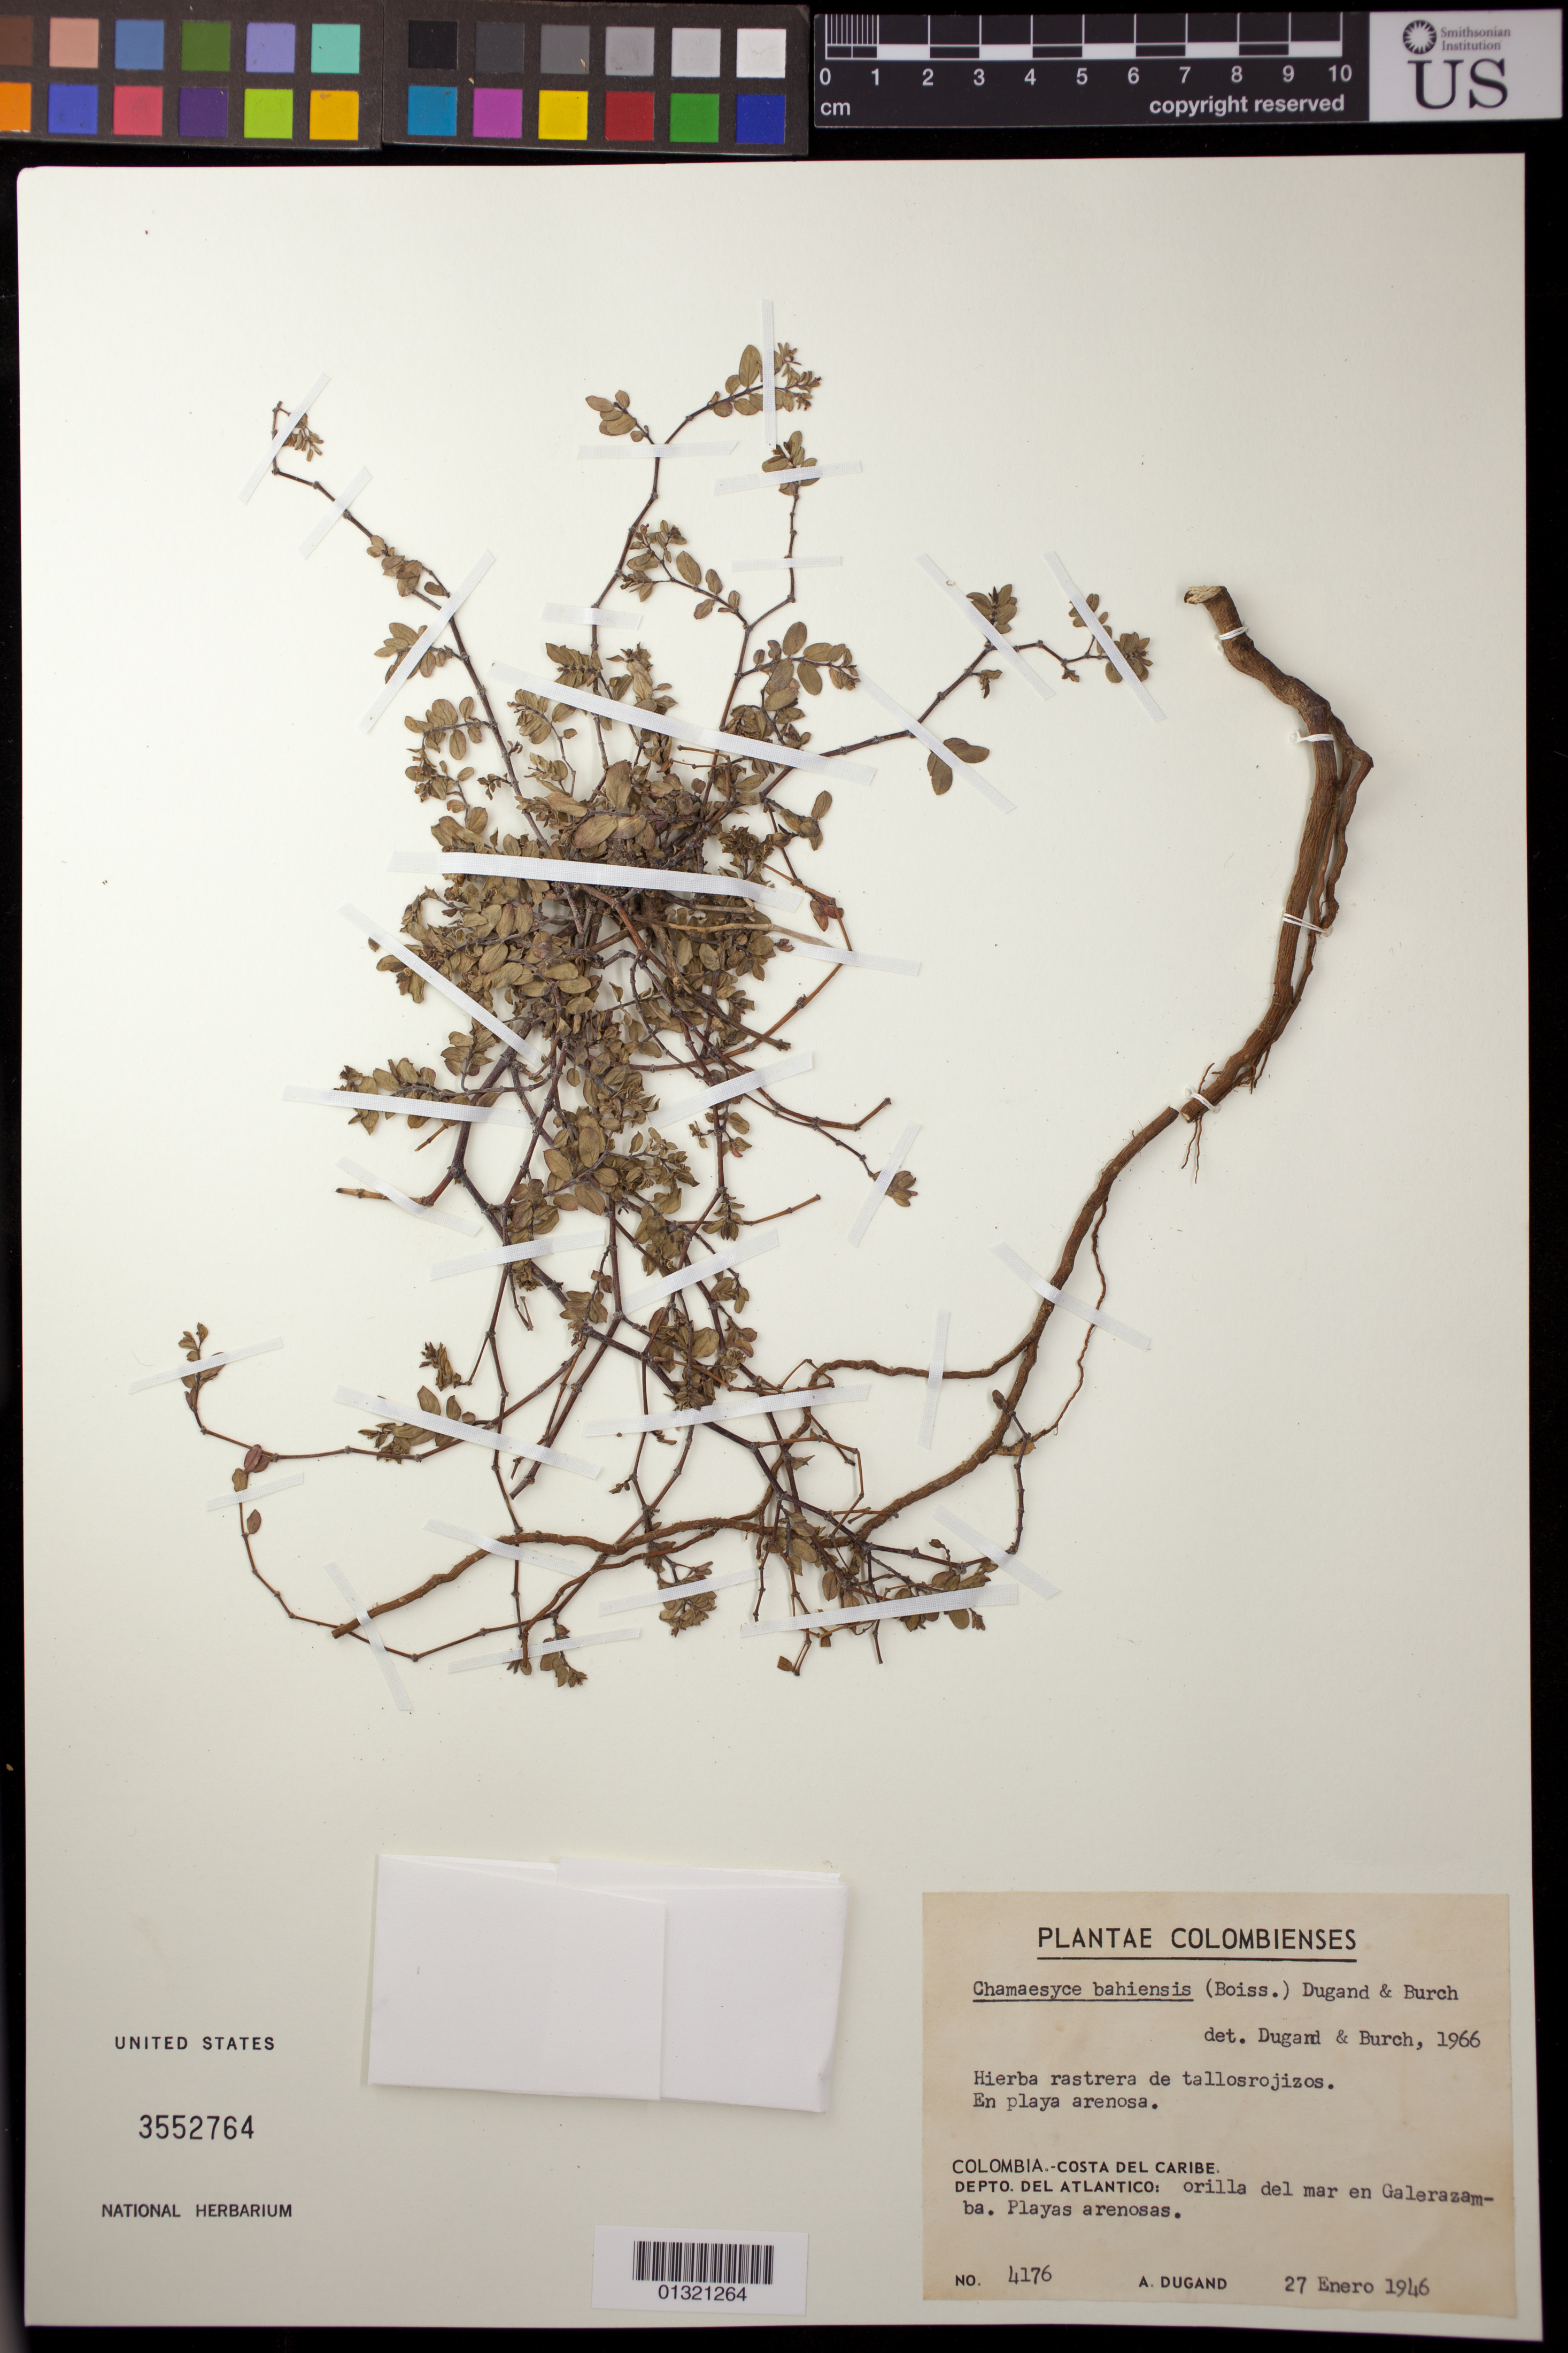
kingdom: Plantae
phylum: Tracheophyta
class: Magnoliopsida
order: Malpighiales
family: Euphorbiaceae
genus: Euphorbia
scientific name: Euphorbia bahiensis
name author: (Klotzsch & Garcke) Boiss.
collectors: A. Dugand G. & W. Burchell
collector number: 4176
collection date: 1946-01-27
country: Colombia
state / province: Atlántico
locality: Costa del Caribe, Orilla del mar en Galerazamba. Playas arenosas.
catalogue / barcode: US 3552764